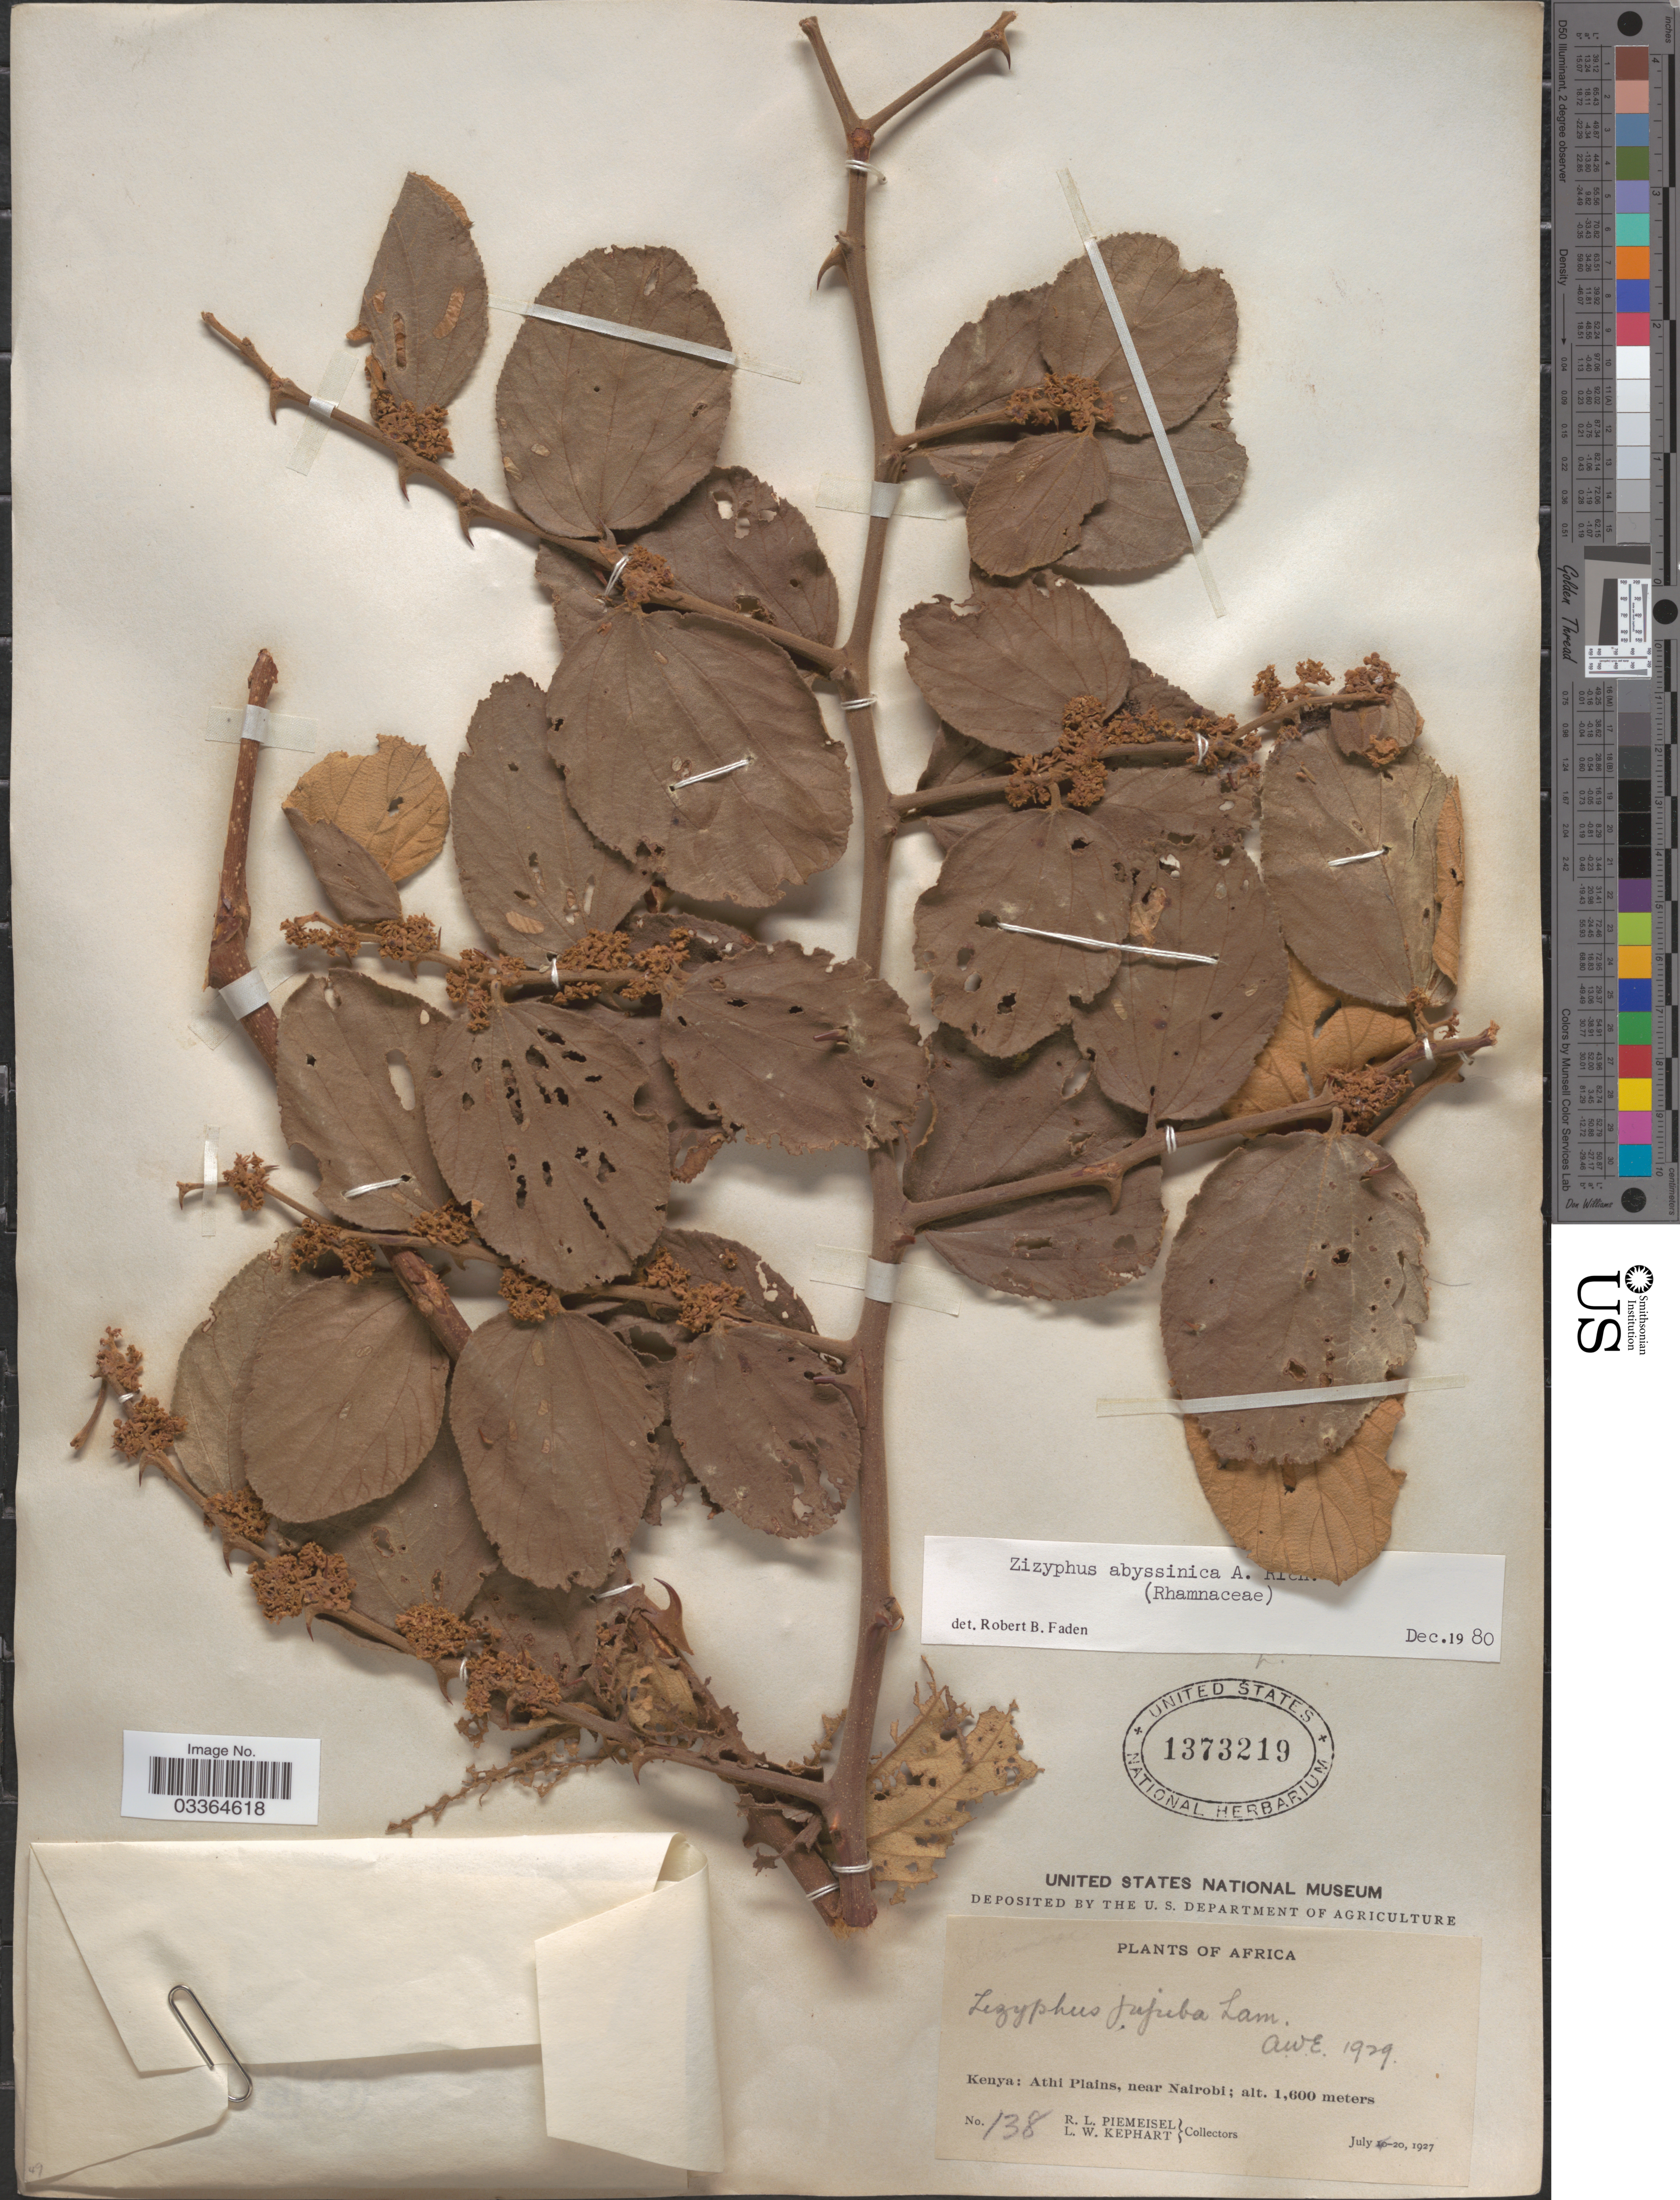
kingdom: Plantae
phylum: Tracheophyta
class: Magnoliopsida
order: Rosales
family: Rhamnaceae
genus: Ziziphus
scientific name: Ziziphus abyssinica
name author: Hochst. ex A. Rich.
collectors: R. L. Piemeisel & L. W. Kephart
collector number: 138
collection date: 1927-07-10/1927-07-20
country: Kenya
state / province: Nairobi Area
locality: Athi Plains, near Nairobi.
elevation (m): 1600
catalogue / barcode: US 1373219